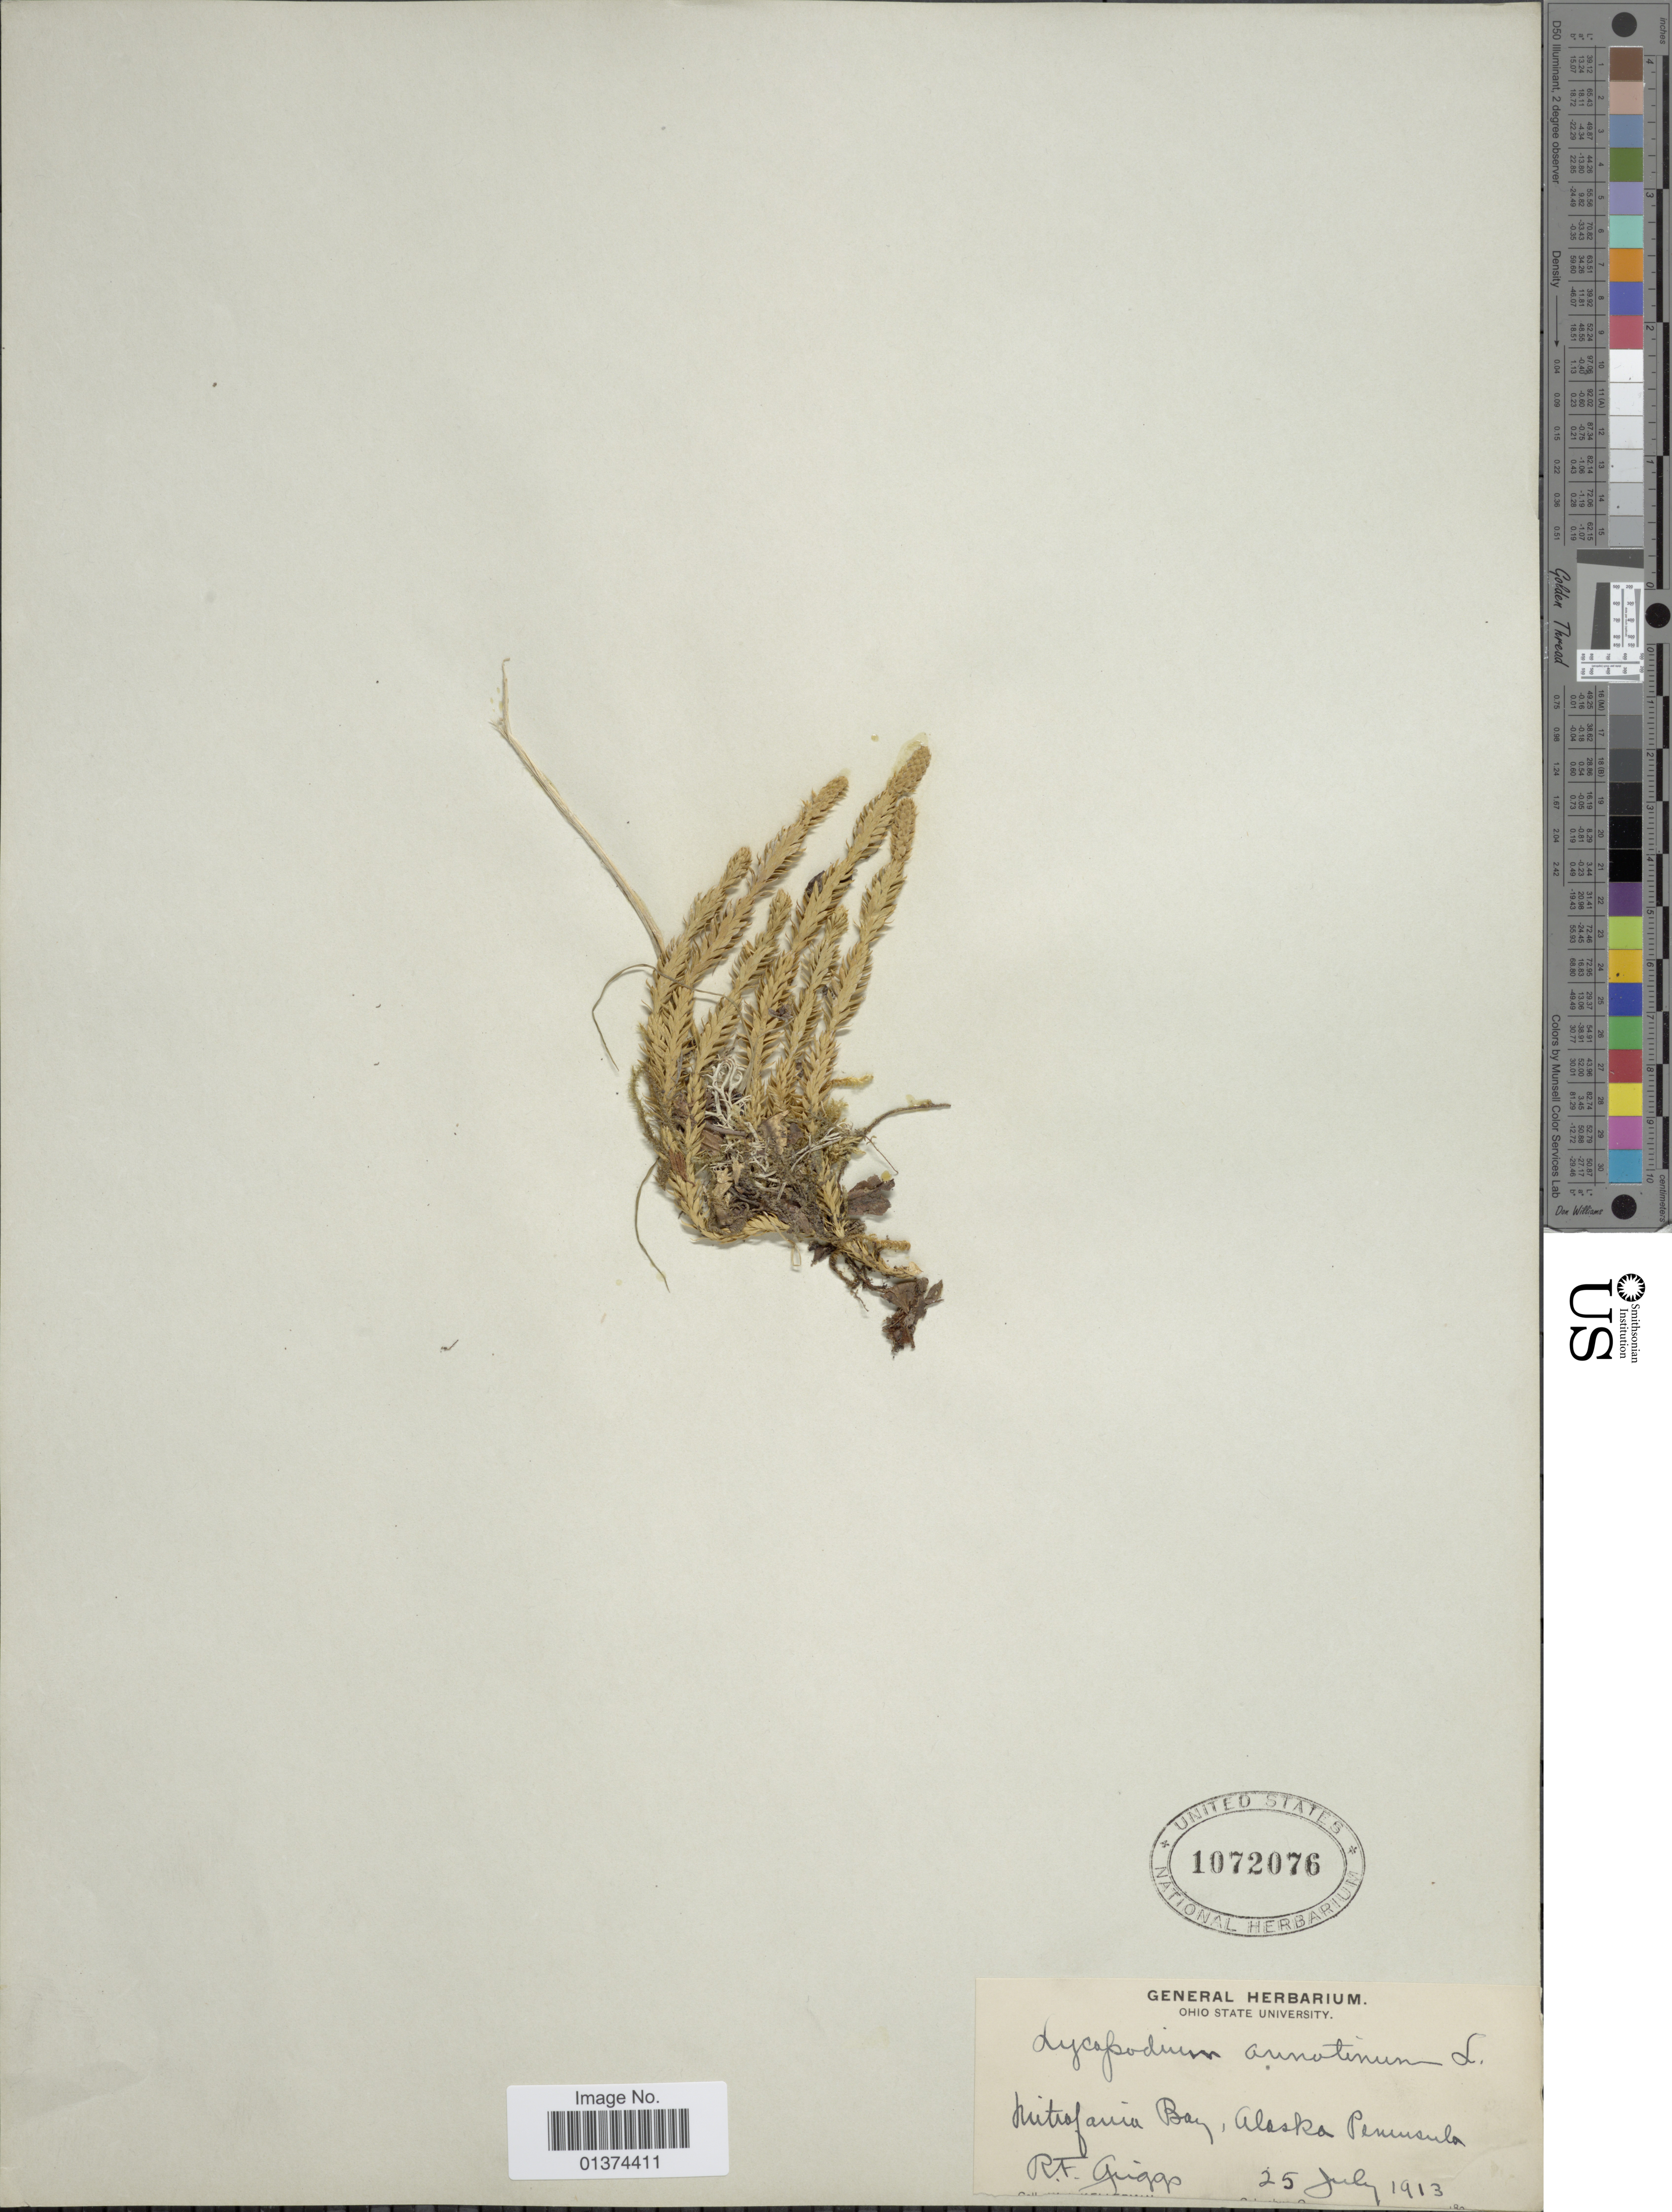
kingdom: Plantae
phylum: Tracheophyta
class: Lycopodiopsida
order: Lycopodiales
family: Lycopodiaceae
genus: Spinulum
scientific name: Spinulum annotinum subsp. annotinum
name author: (L.) A. Haines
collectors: R. F. Griggs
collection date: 1913-07-25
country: United States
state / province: Alaska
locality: Mitrofania Bay, Alaska Peninsula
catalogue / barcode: US 1072076